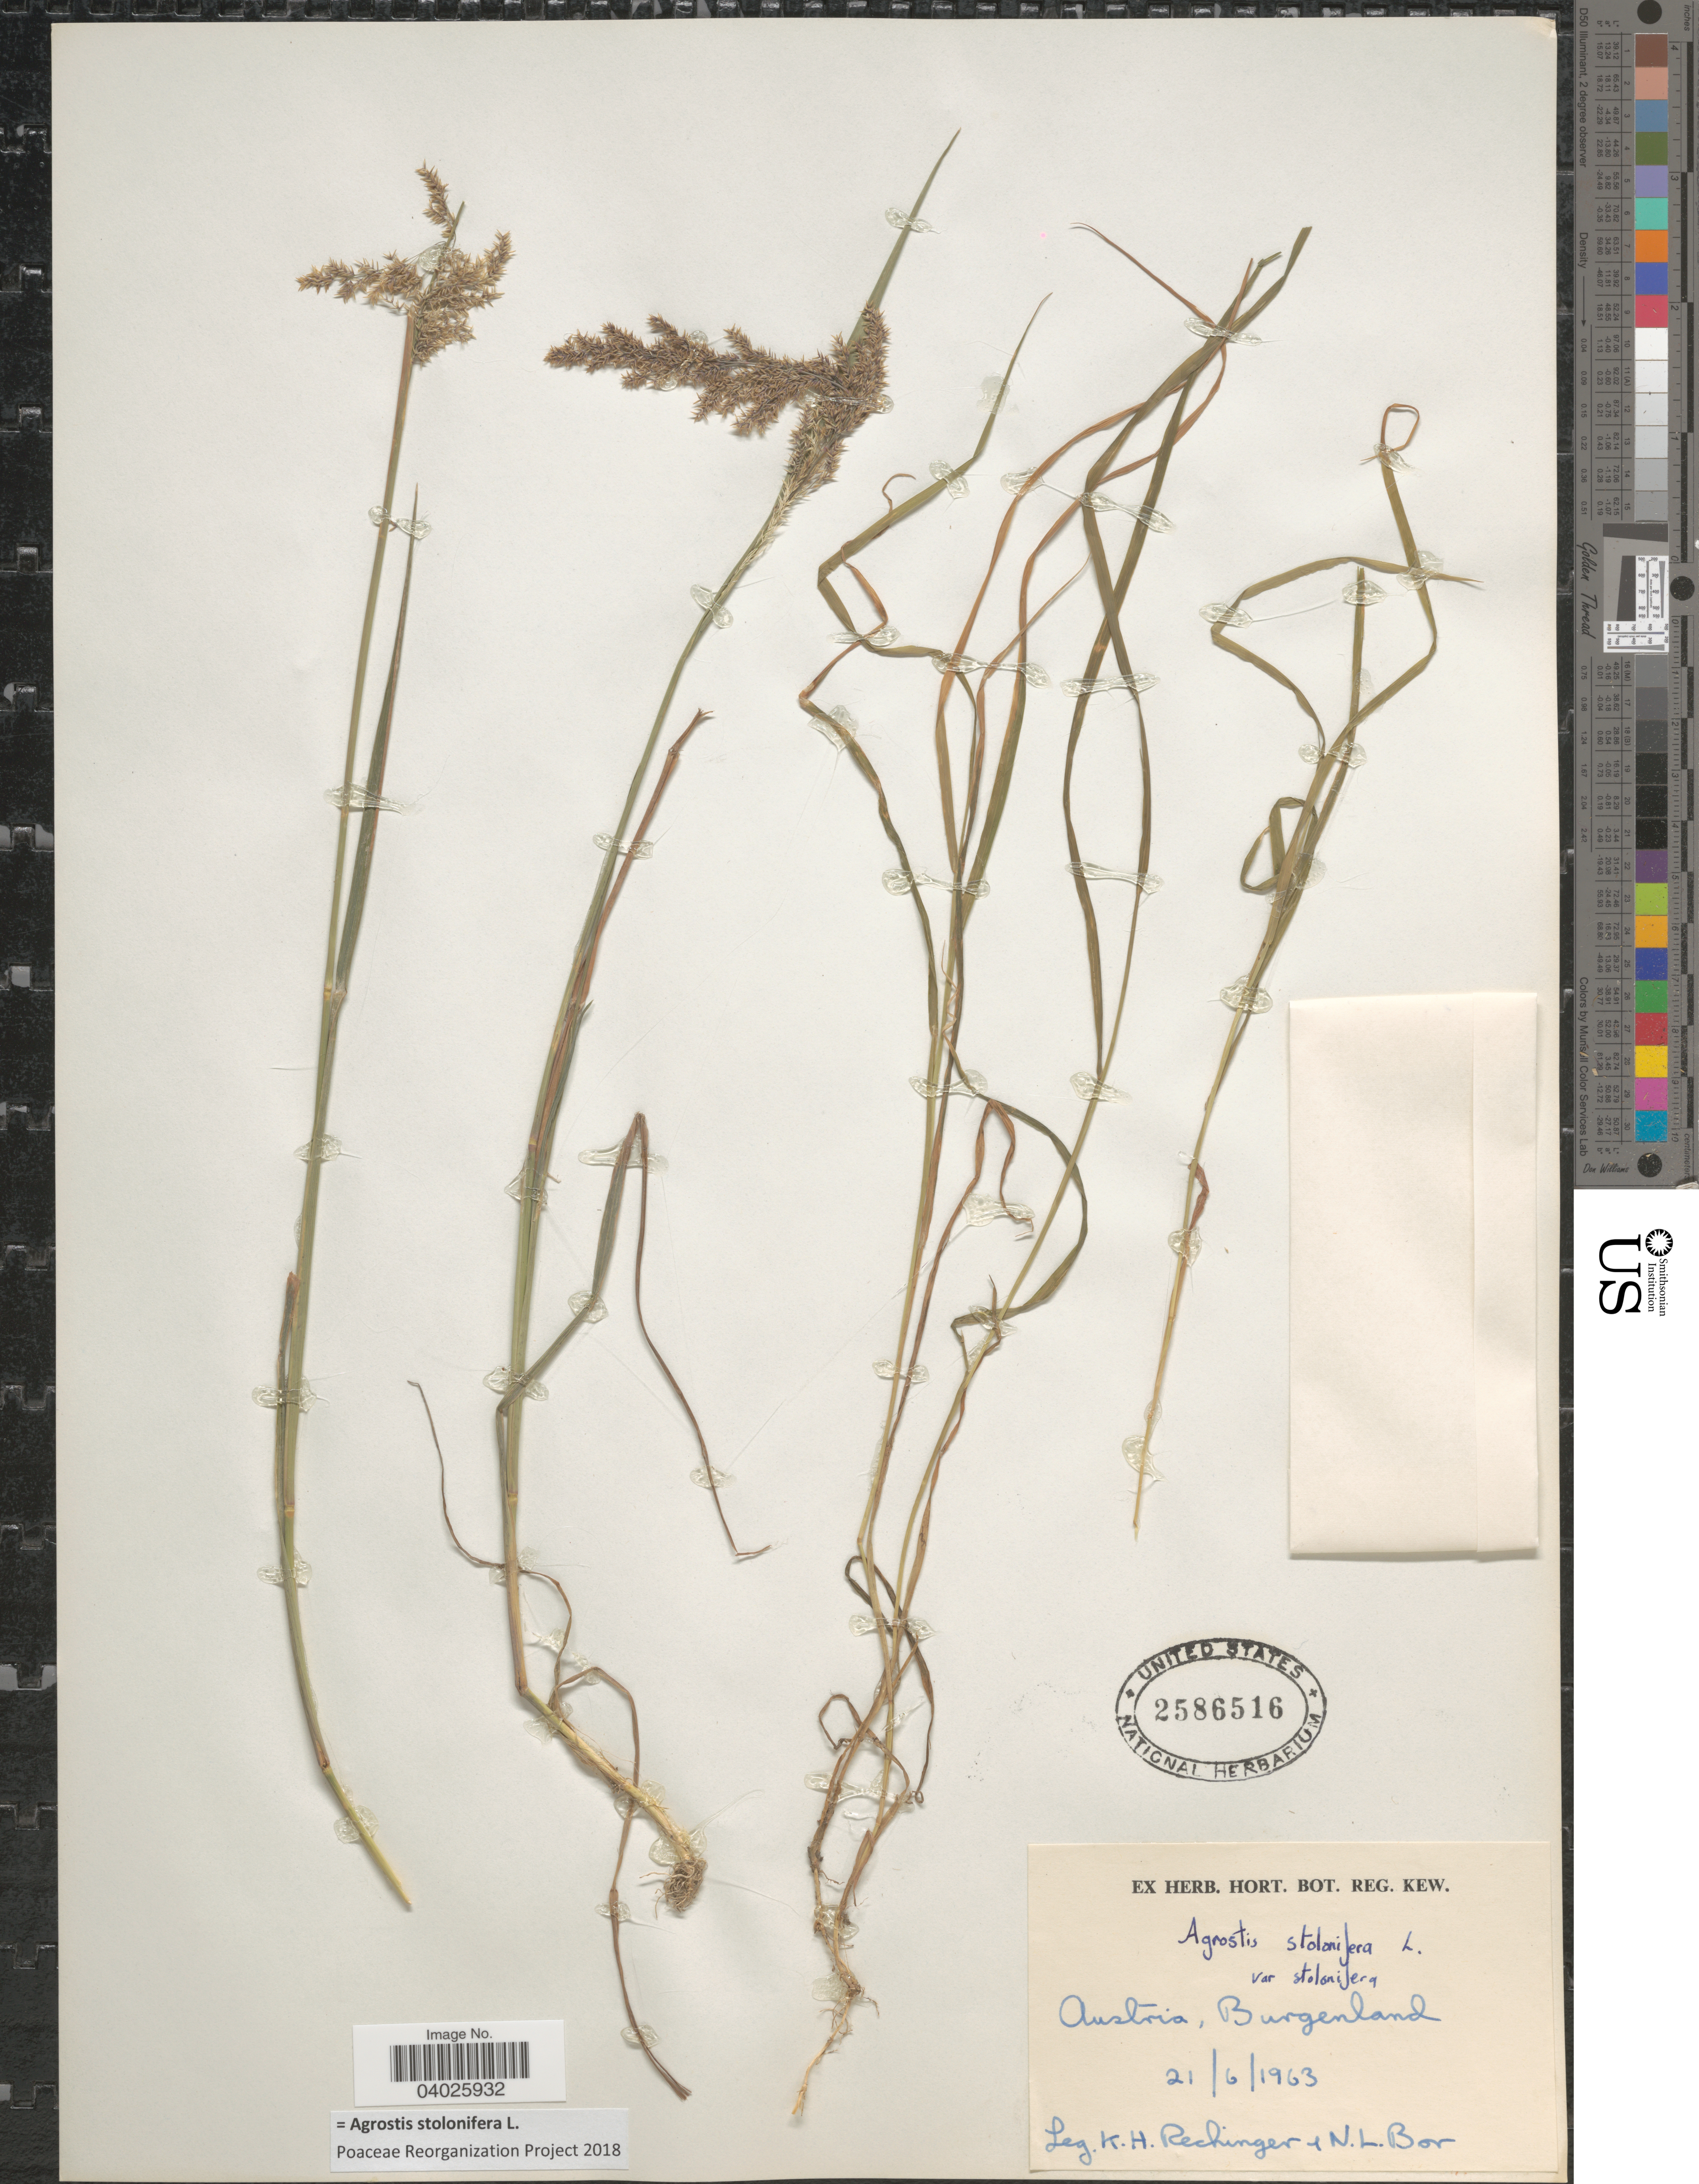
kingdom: Plantae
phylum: Tracheophyta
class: Liliopsida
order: Poales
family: Poaceae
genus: Agrostis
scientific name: Agrostis stolonifera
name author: L.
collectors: K. H. Rechinger & N. L. Bor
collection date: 1963-06-21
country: Austria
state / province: Burgenland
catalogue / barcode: US 2586516